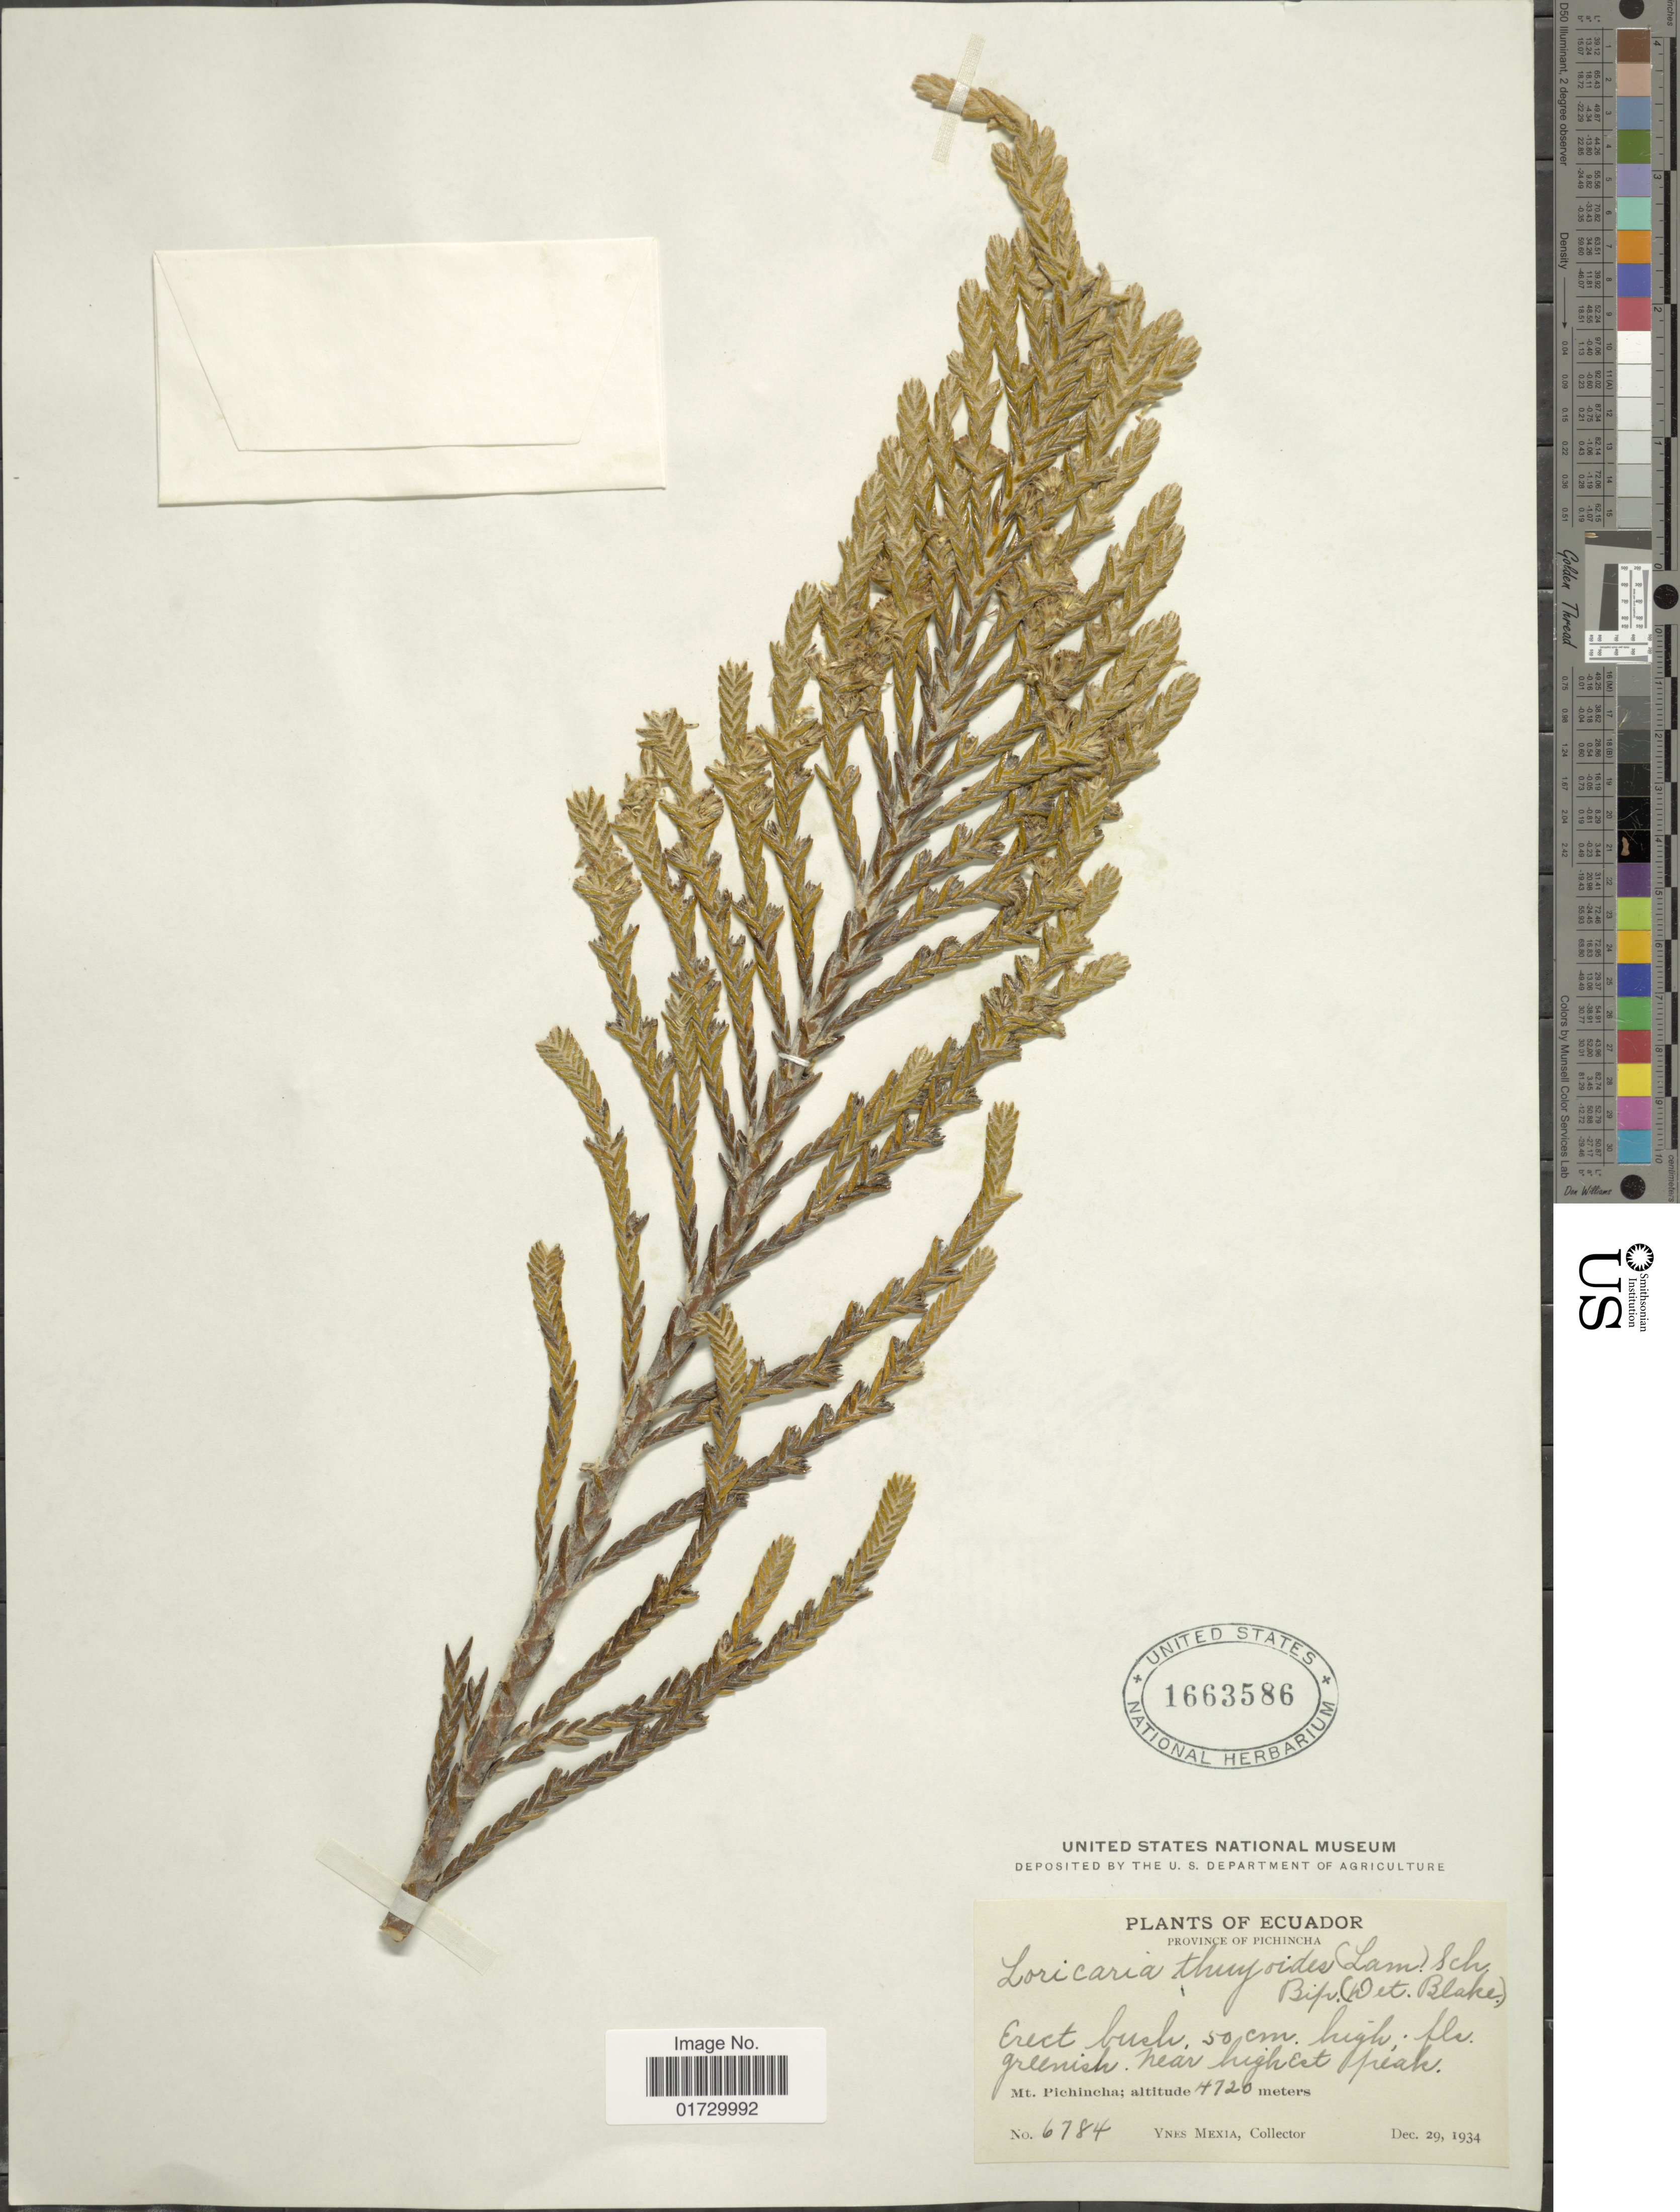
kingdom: Plantae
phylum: Tracheophyta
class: Magnoliopsida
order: Asterales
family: Asteraceae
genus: Loricaria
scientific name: Loricaria thuyoides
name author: (Lam.) Sch. Bip.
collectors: Y. Mexia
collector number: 6784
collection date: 1934-12-29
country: Ecuador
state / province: Pichincha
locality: Mt. Pichincha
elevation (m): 4720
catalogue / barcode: US 1663586